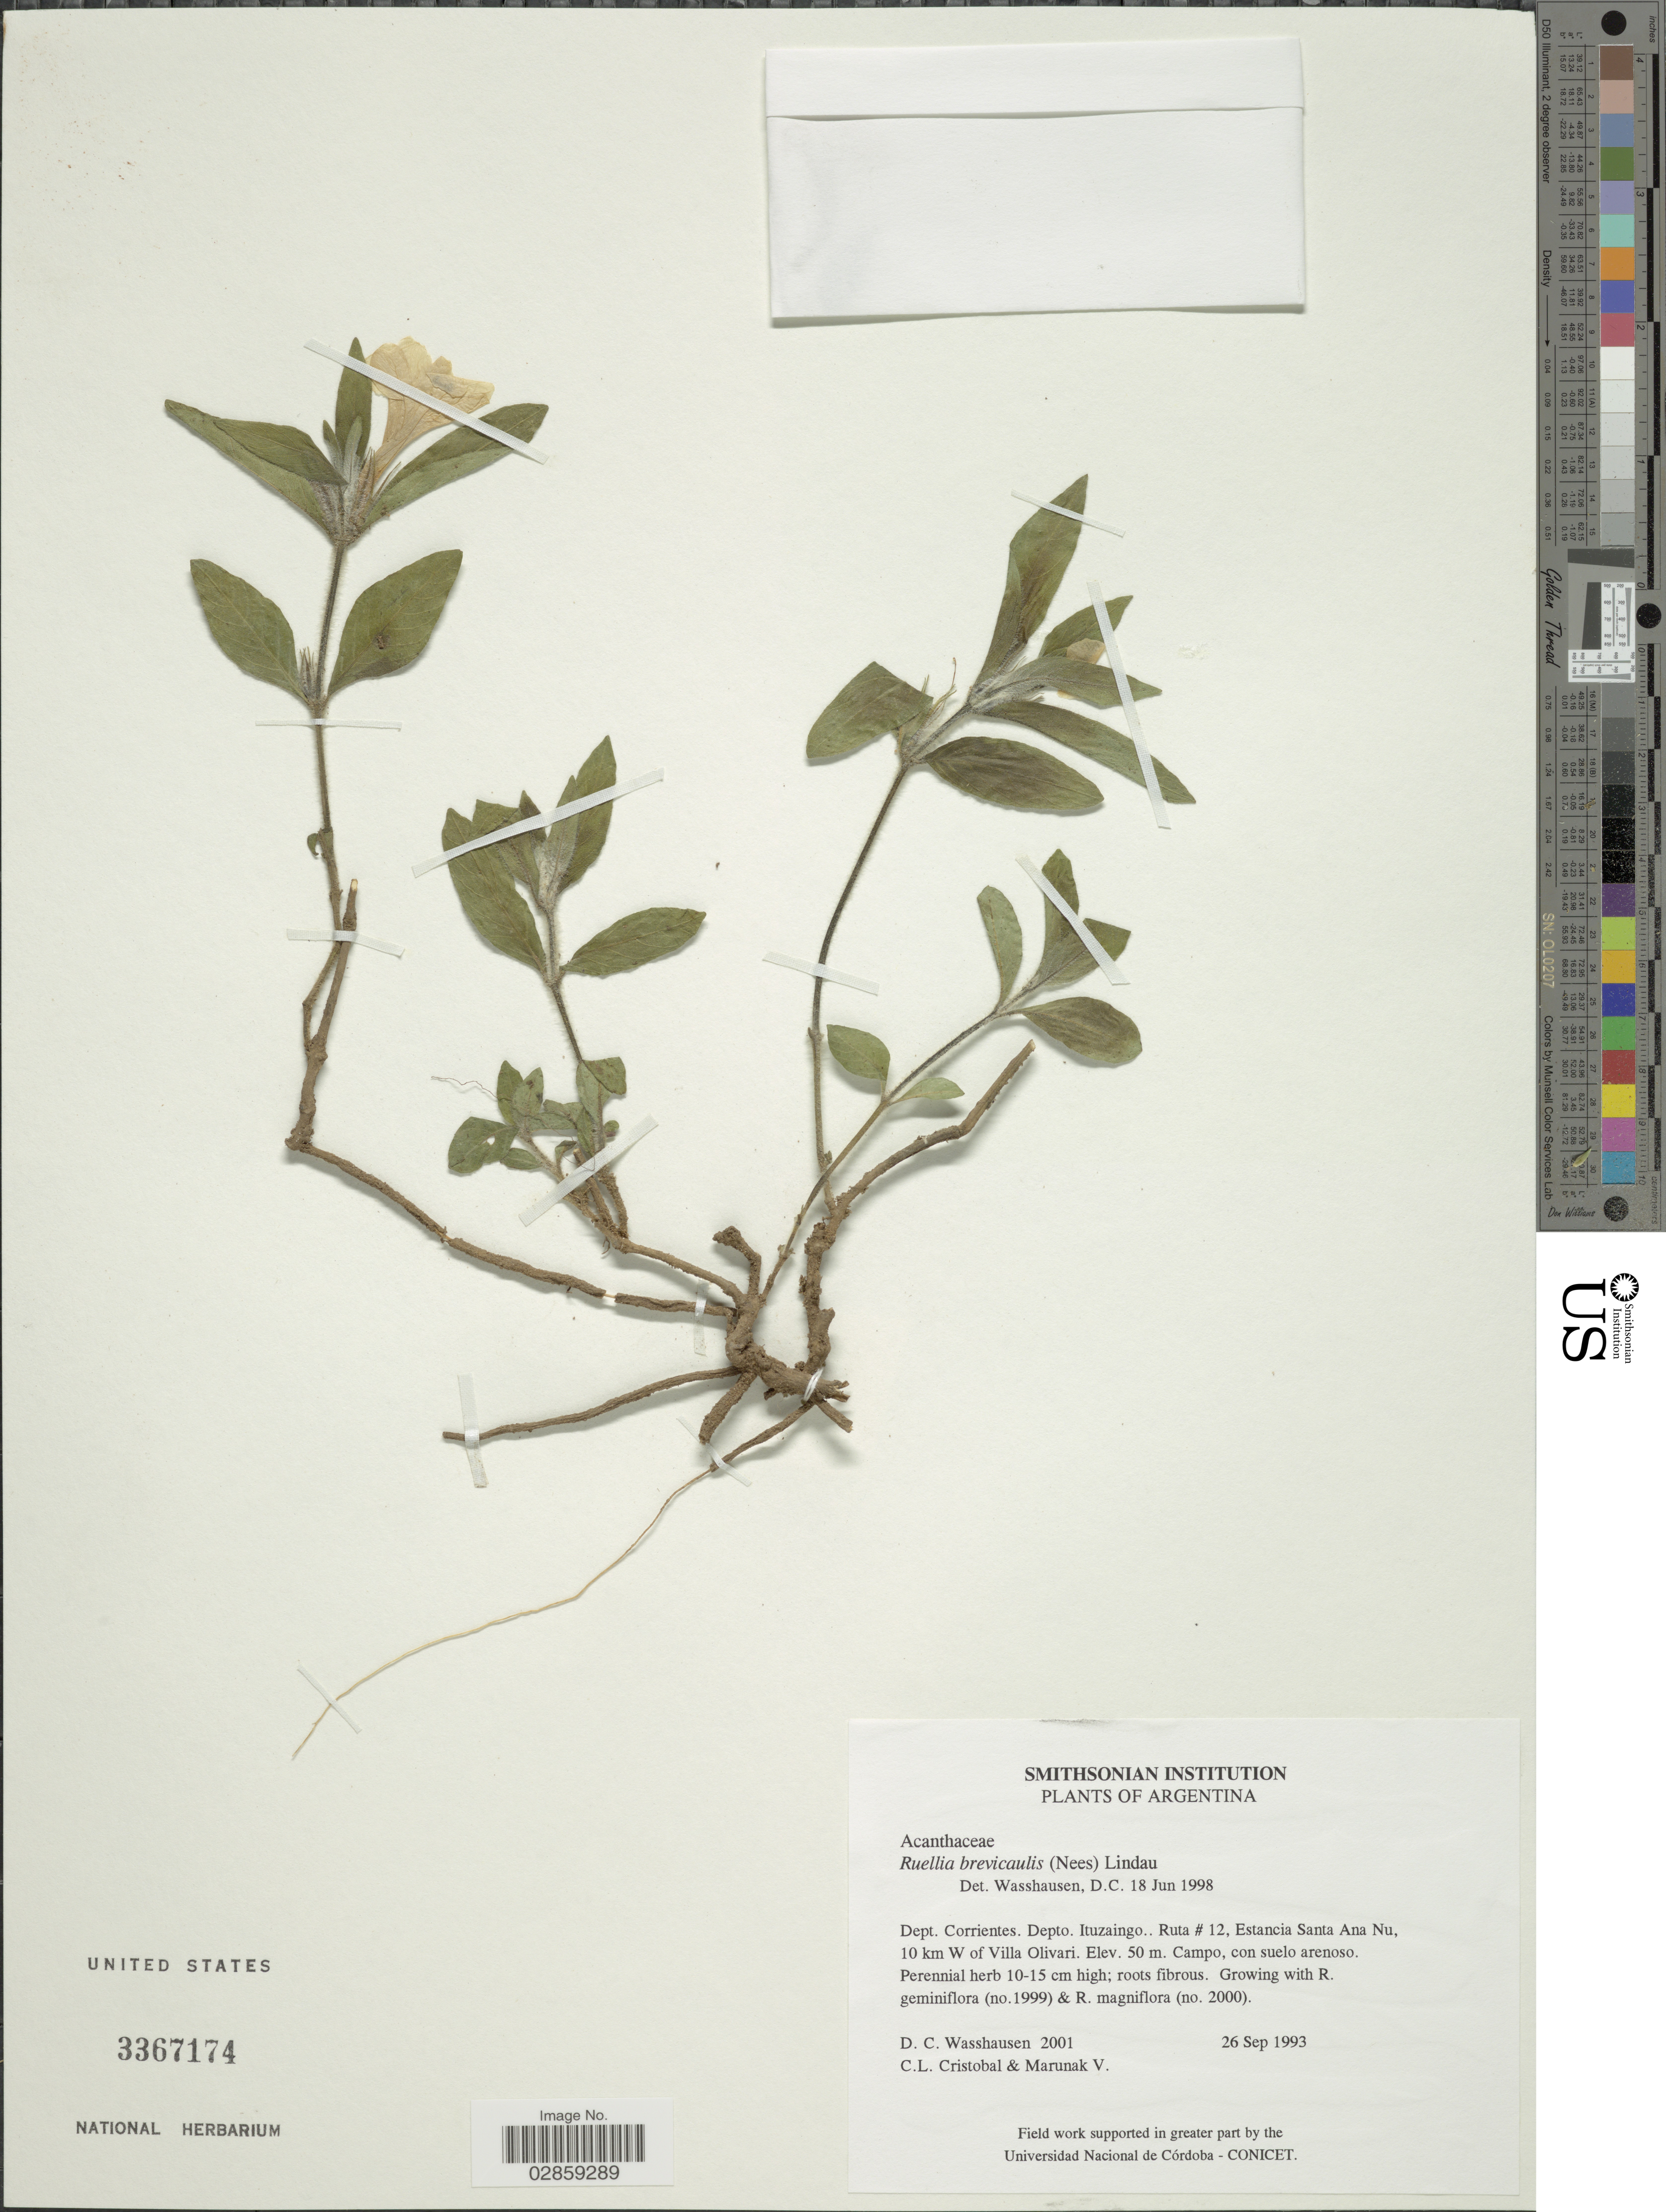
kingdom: Plantae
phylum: Tracheophyta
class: Magnoliopsida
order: Lamiales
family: Acanthaceae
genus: Ruellia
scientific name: Ruellia brevicaulis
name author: Baker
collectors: D. C. Wasshausen, C. L. Cristóbal & V. Marunak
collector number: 2001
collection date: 1993-09-26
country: Argentina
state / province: Corrientes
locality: Dept. Corrientes. Depto. Ituzaingo., Ruta #12, Estancia Santa Ana Nu, 10 km W of Villa Olivari.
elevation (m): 50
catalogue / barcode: US 3367174